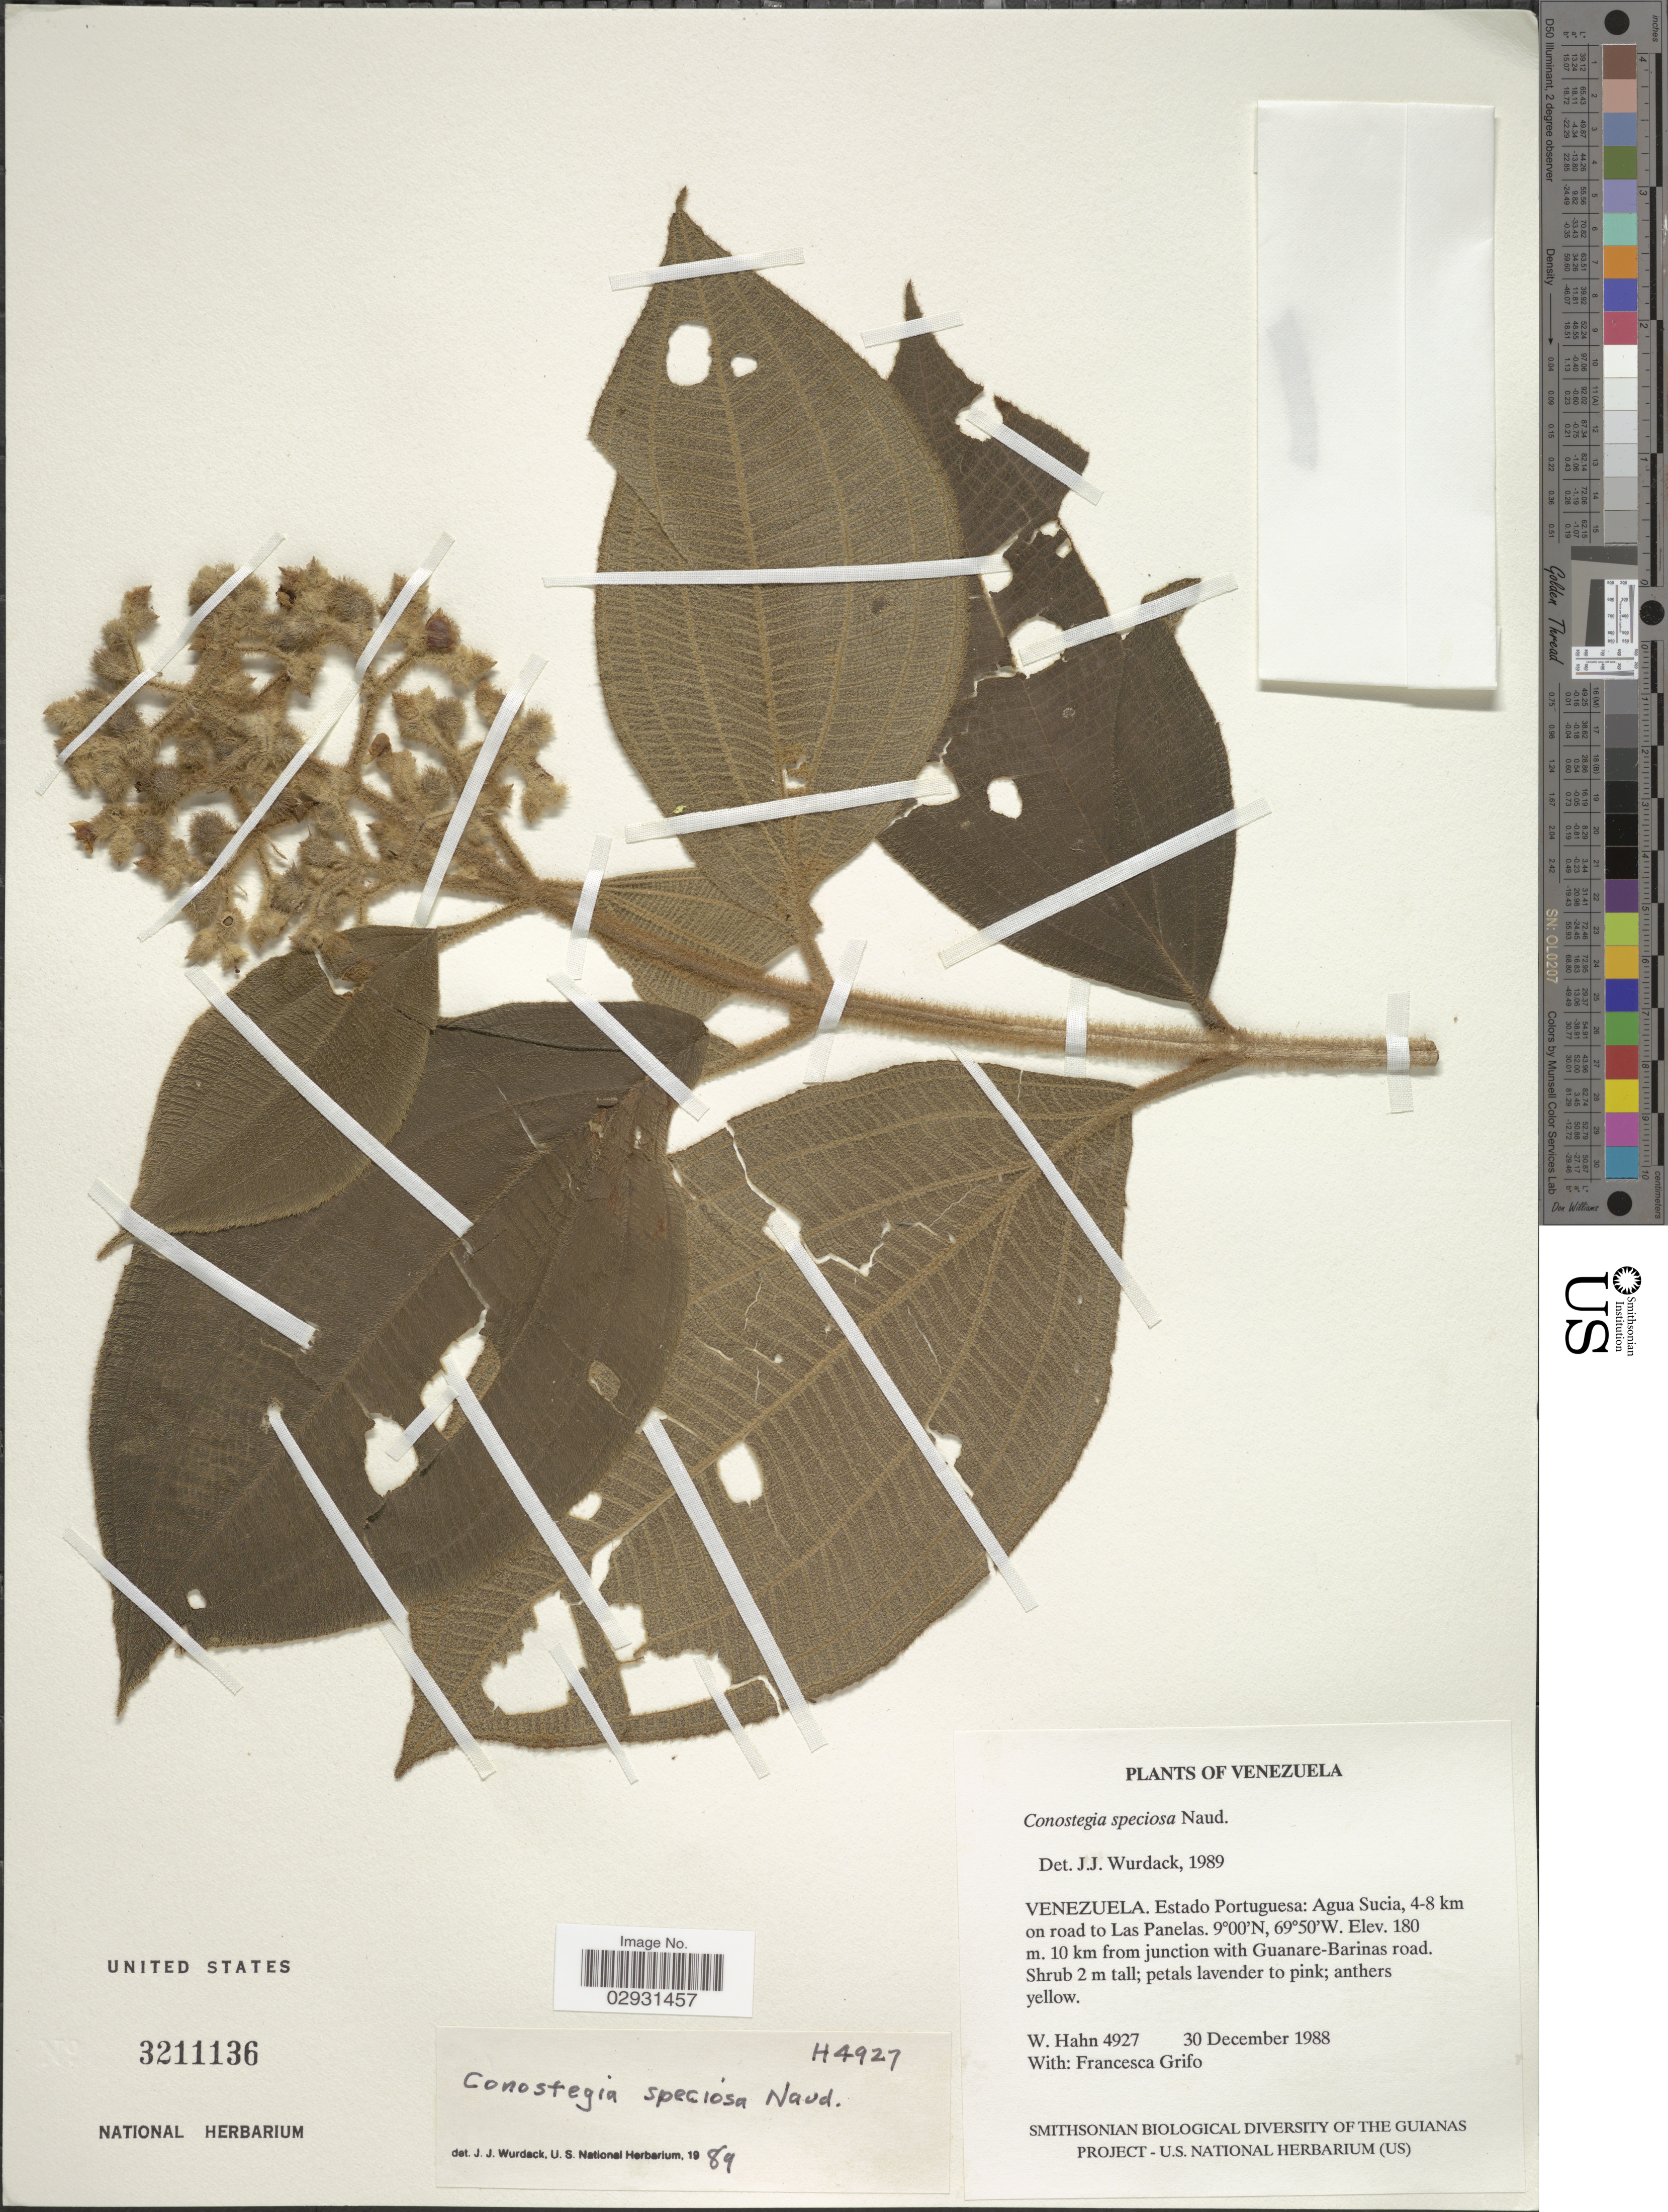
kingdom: Plantae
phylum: Tracheophyta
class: Magnoliopsida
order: Myrtales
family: Melastomataceae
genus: Conostegia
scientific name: Conostegia speciosa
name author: Naudin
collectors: W. Hahn & F. Grifo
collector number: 4927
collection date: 1988-12-30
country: Venezuela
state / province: Portuguesa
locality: Agua Sucia, 4-8 km on road to Los Panelas. 10 km from junction with Guanare-Barinas road.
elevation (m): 180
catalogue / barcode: US 3211136